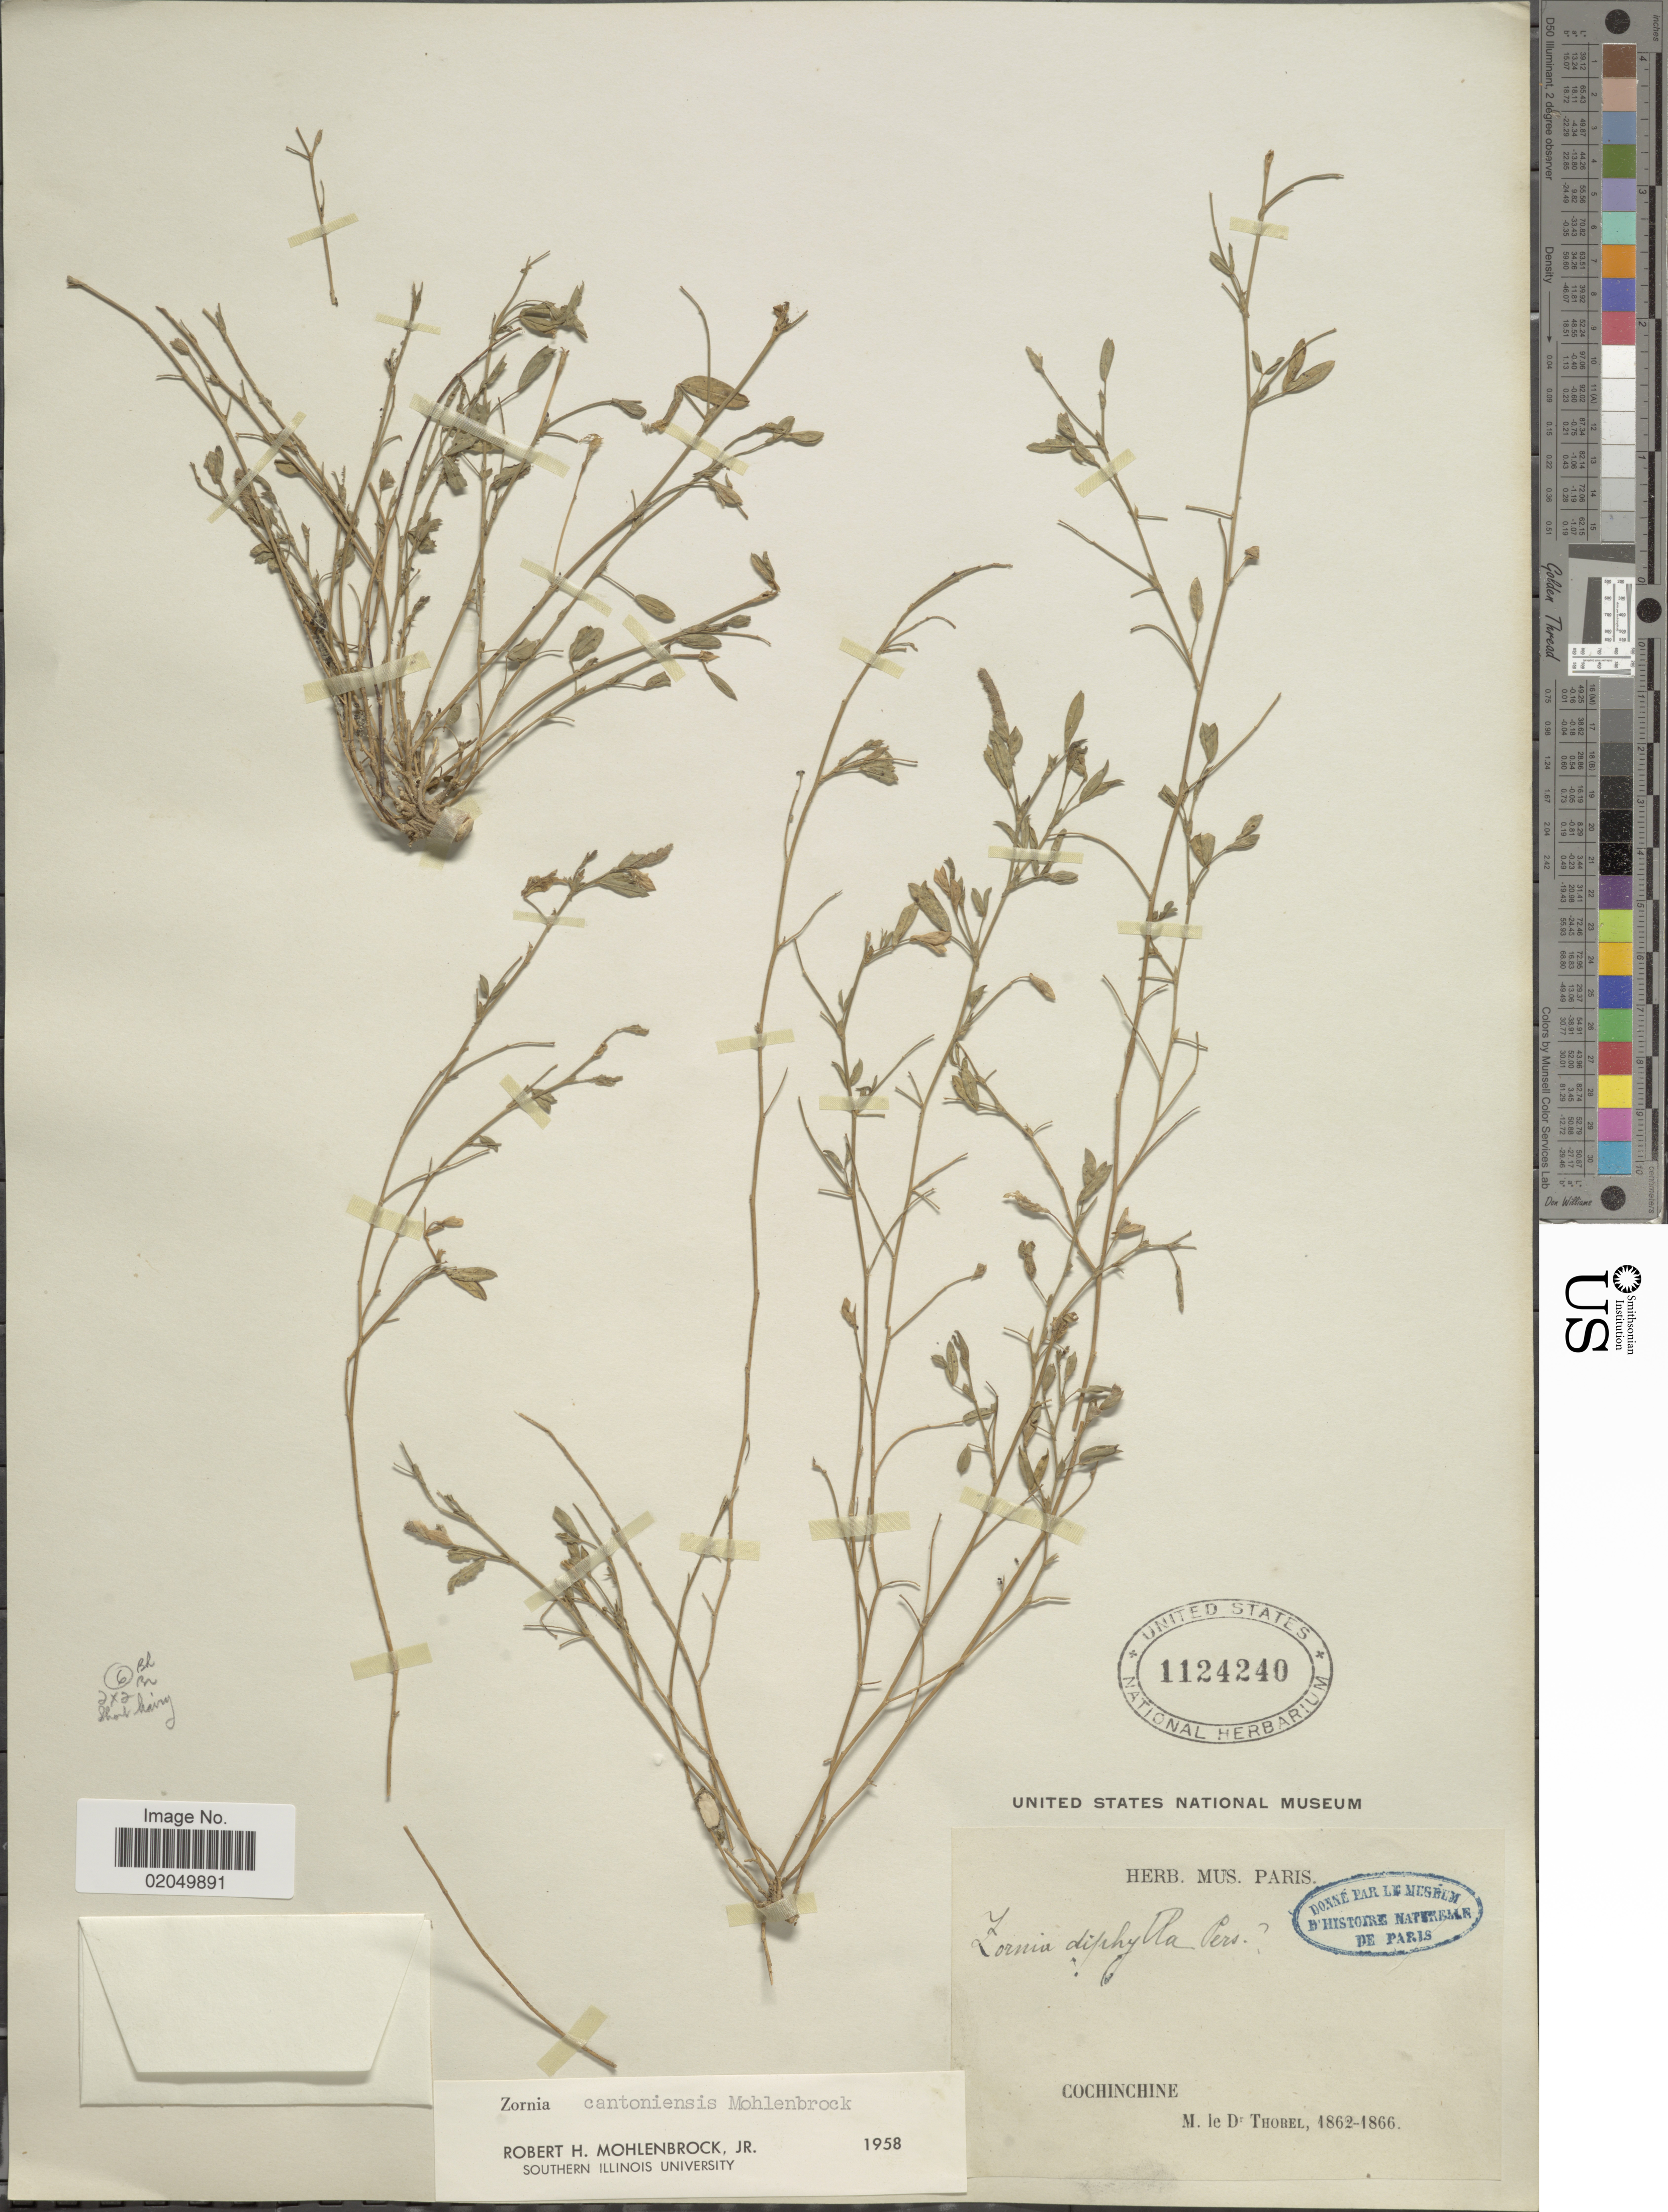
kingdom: Plantae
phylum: Tracheophyta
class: Magnoliopsida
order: Fabales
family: Fabaceae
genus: Zornia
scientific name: Zornia cantoniensis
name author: Mohlenbr.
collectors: Thorel, M. "M. [=Monsieur] Thorel" DO NOT USE (error for C. Thorel)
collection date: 1862/1866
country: Vietnam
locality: Cochinchine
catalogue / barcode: US 1124240